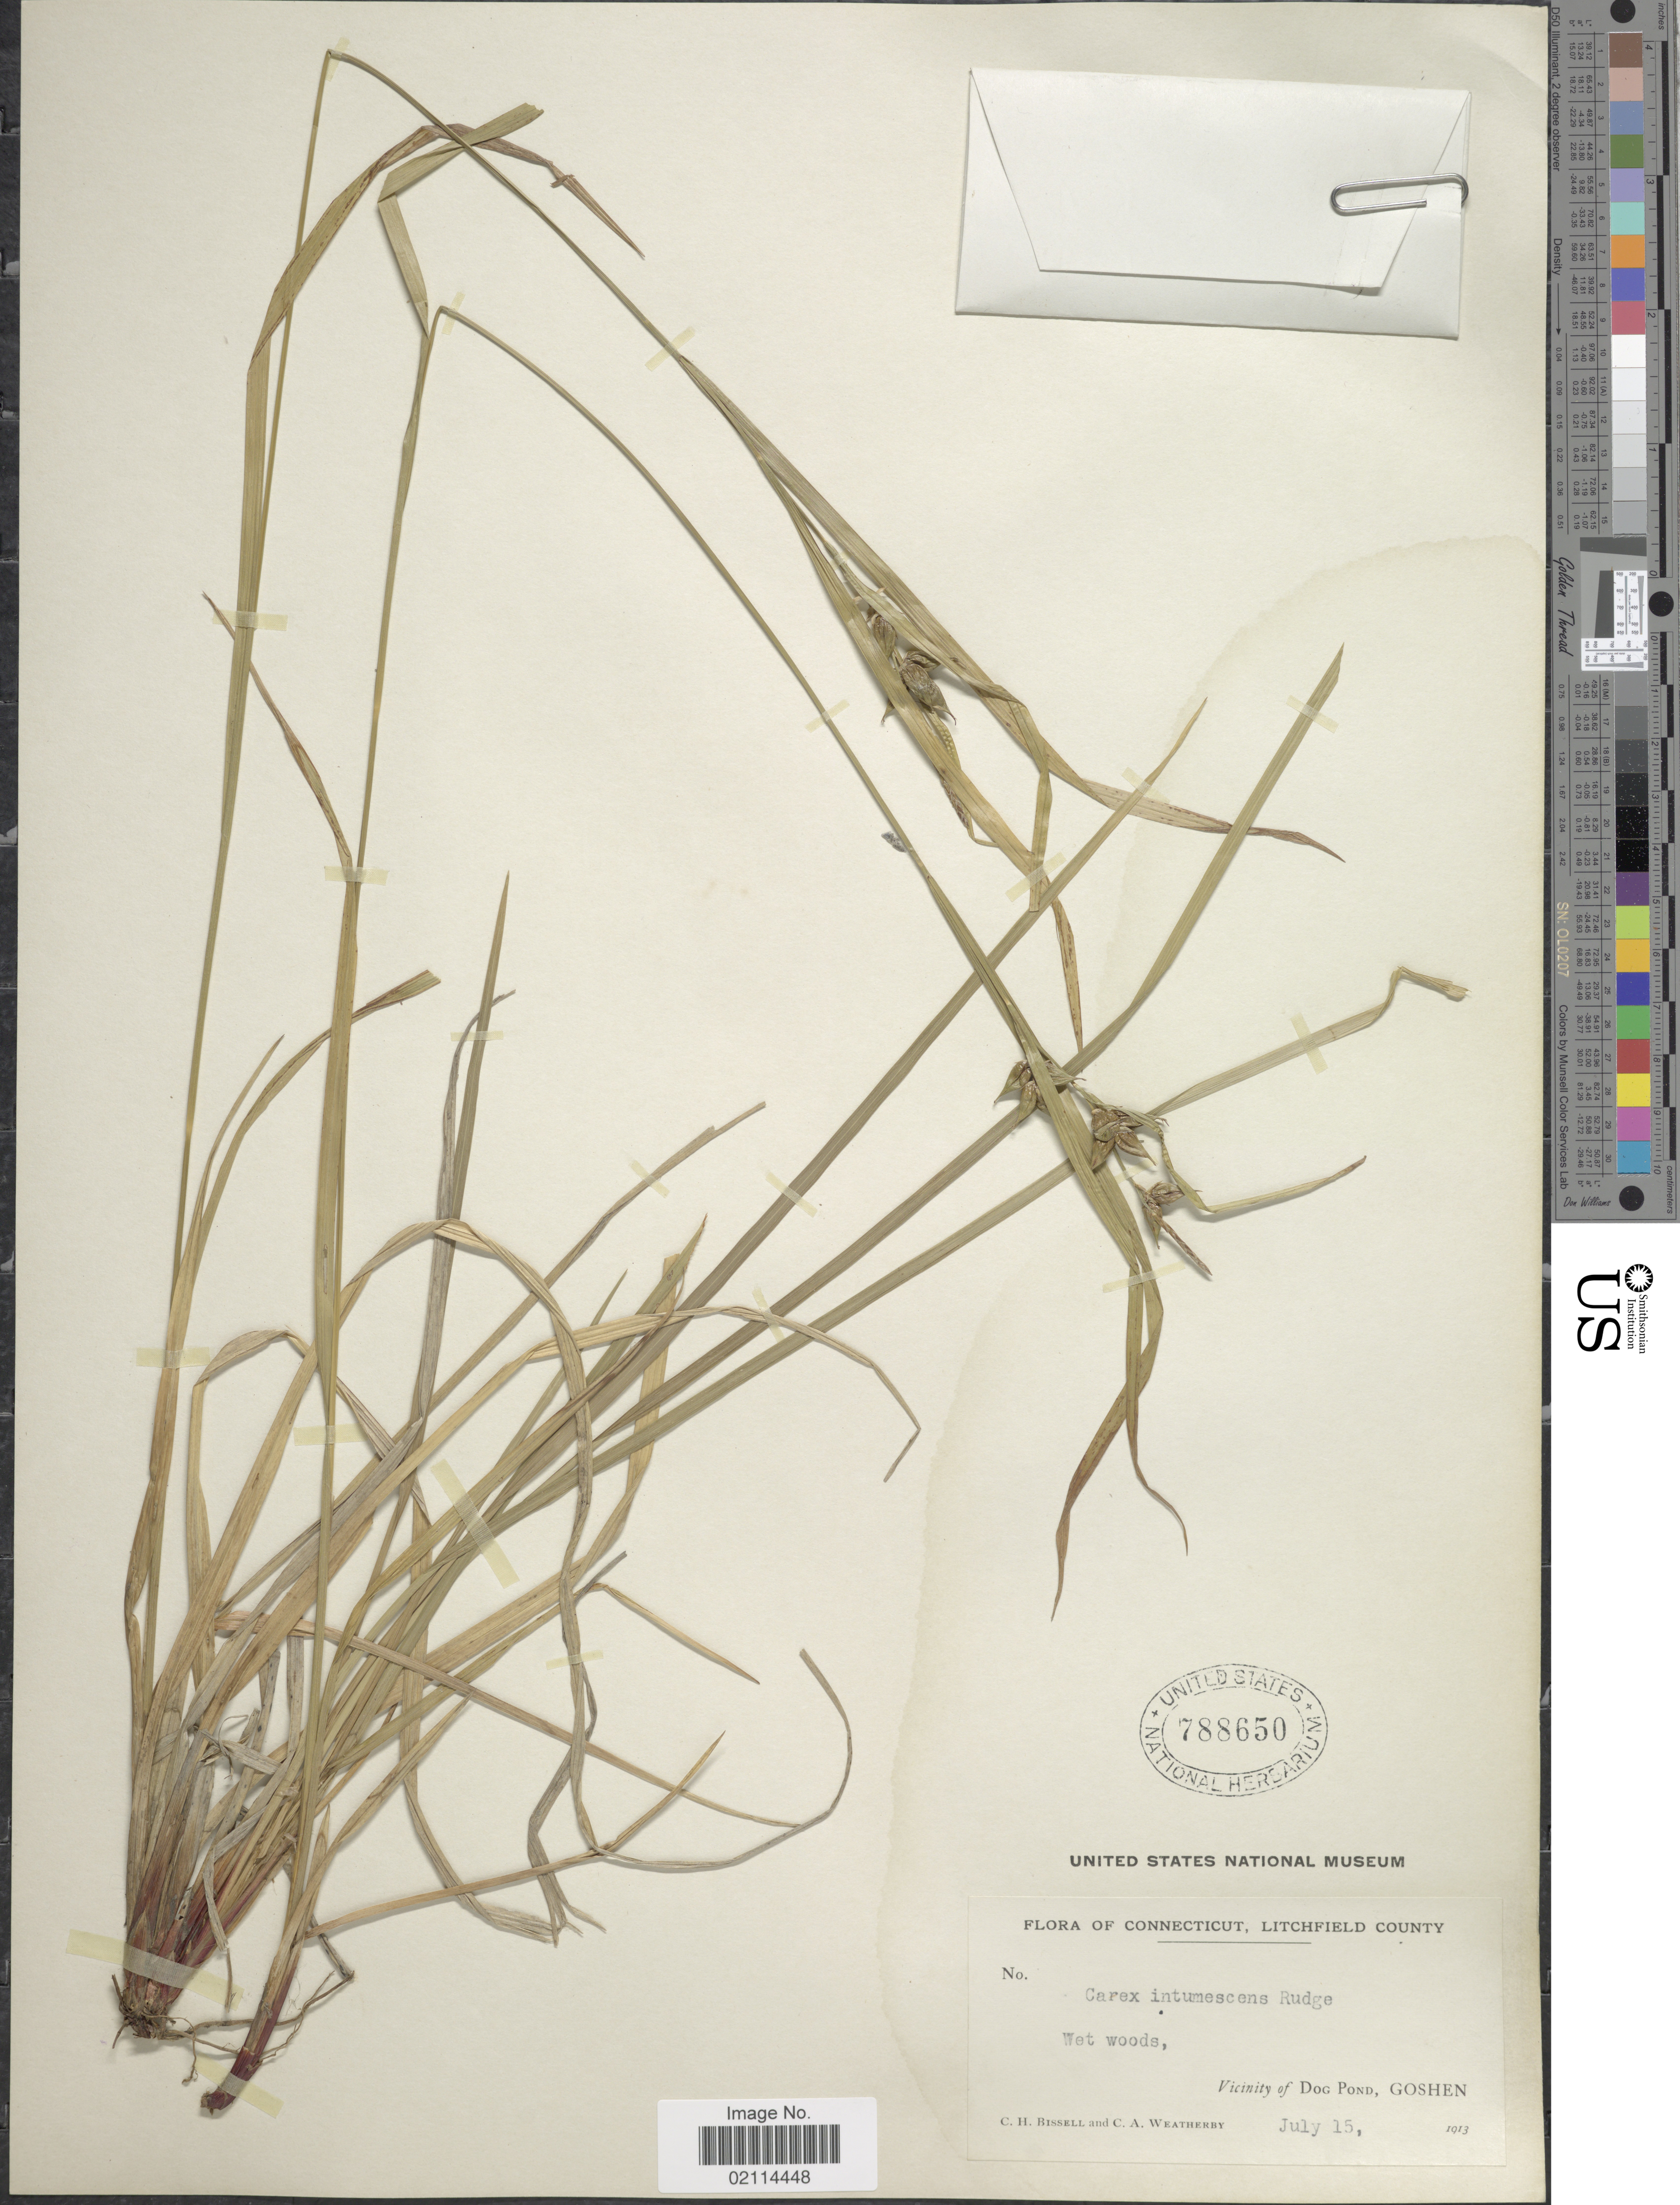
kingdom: Plantae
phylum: Tracheophyta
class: Liliopsida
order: Poales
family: Cyperaceae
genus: Carex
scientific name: Carex intumescens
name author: Rudge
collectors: C. Bissell & C. A. Weatherby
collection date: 1913-07-15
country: United States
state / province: Connecticut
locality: Litchfield County, wet woods, Vicinity of Dog Pond, Goshen.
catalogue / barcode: US 788650